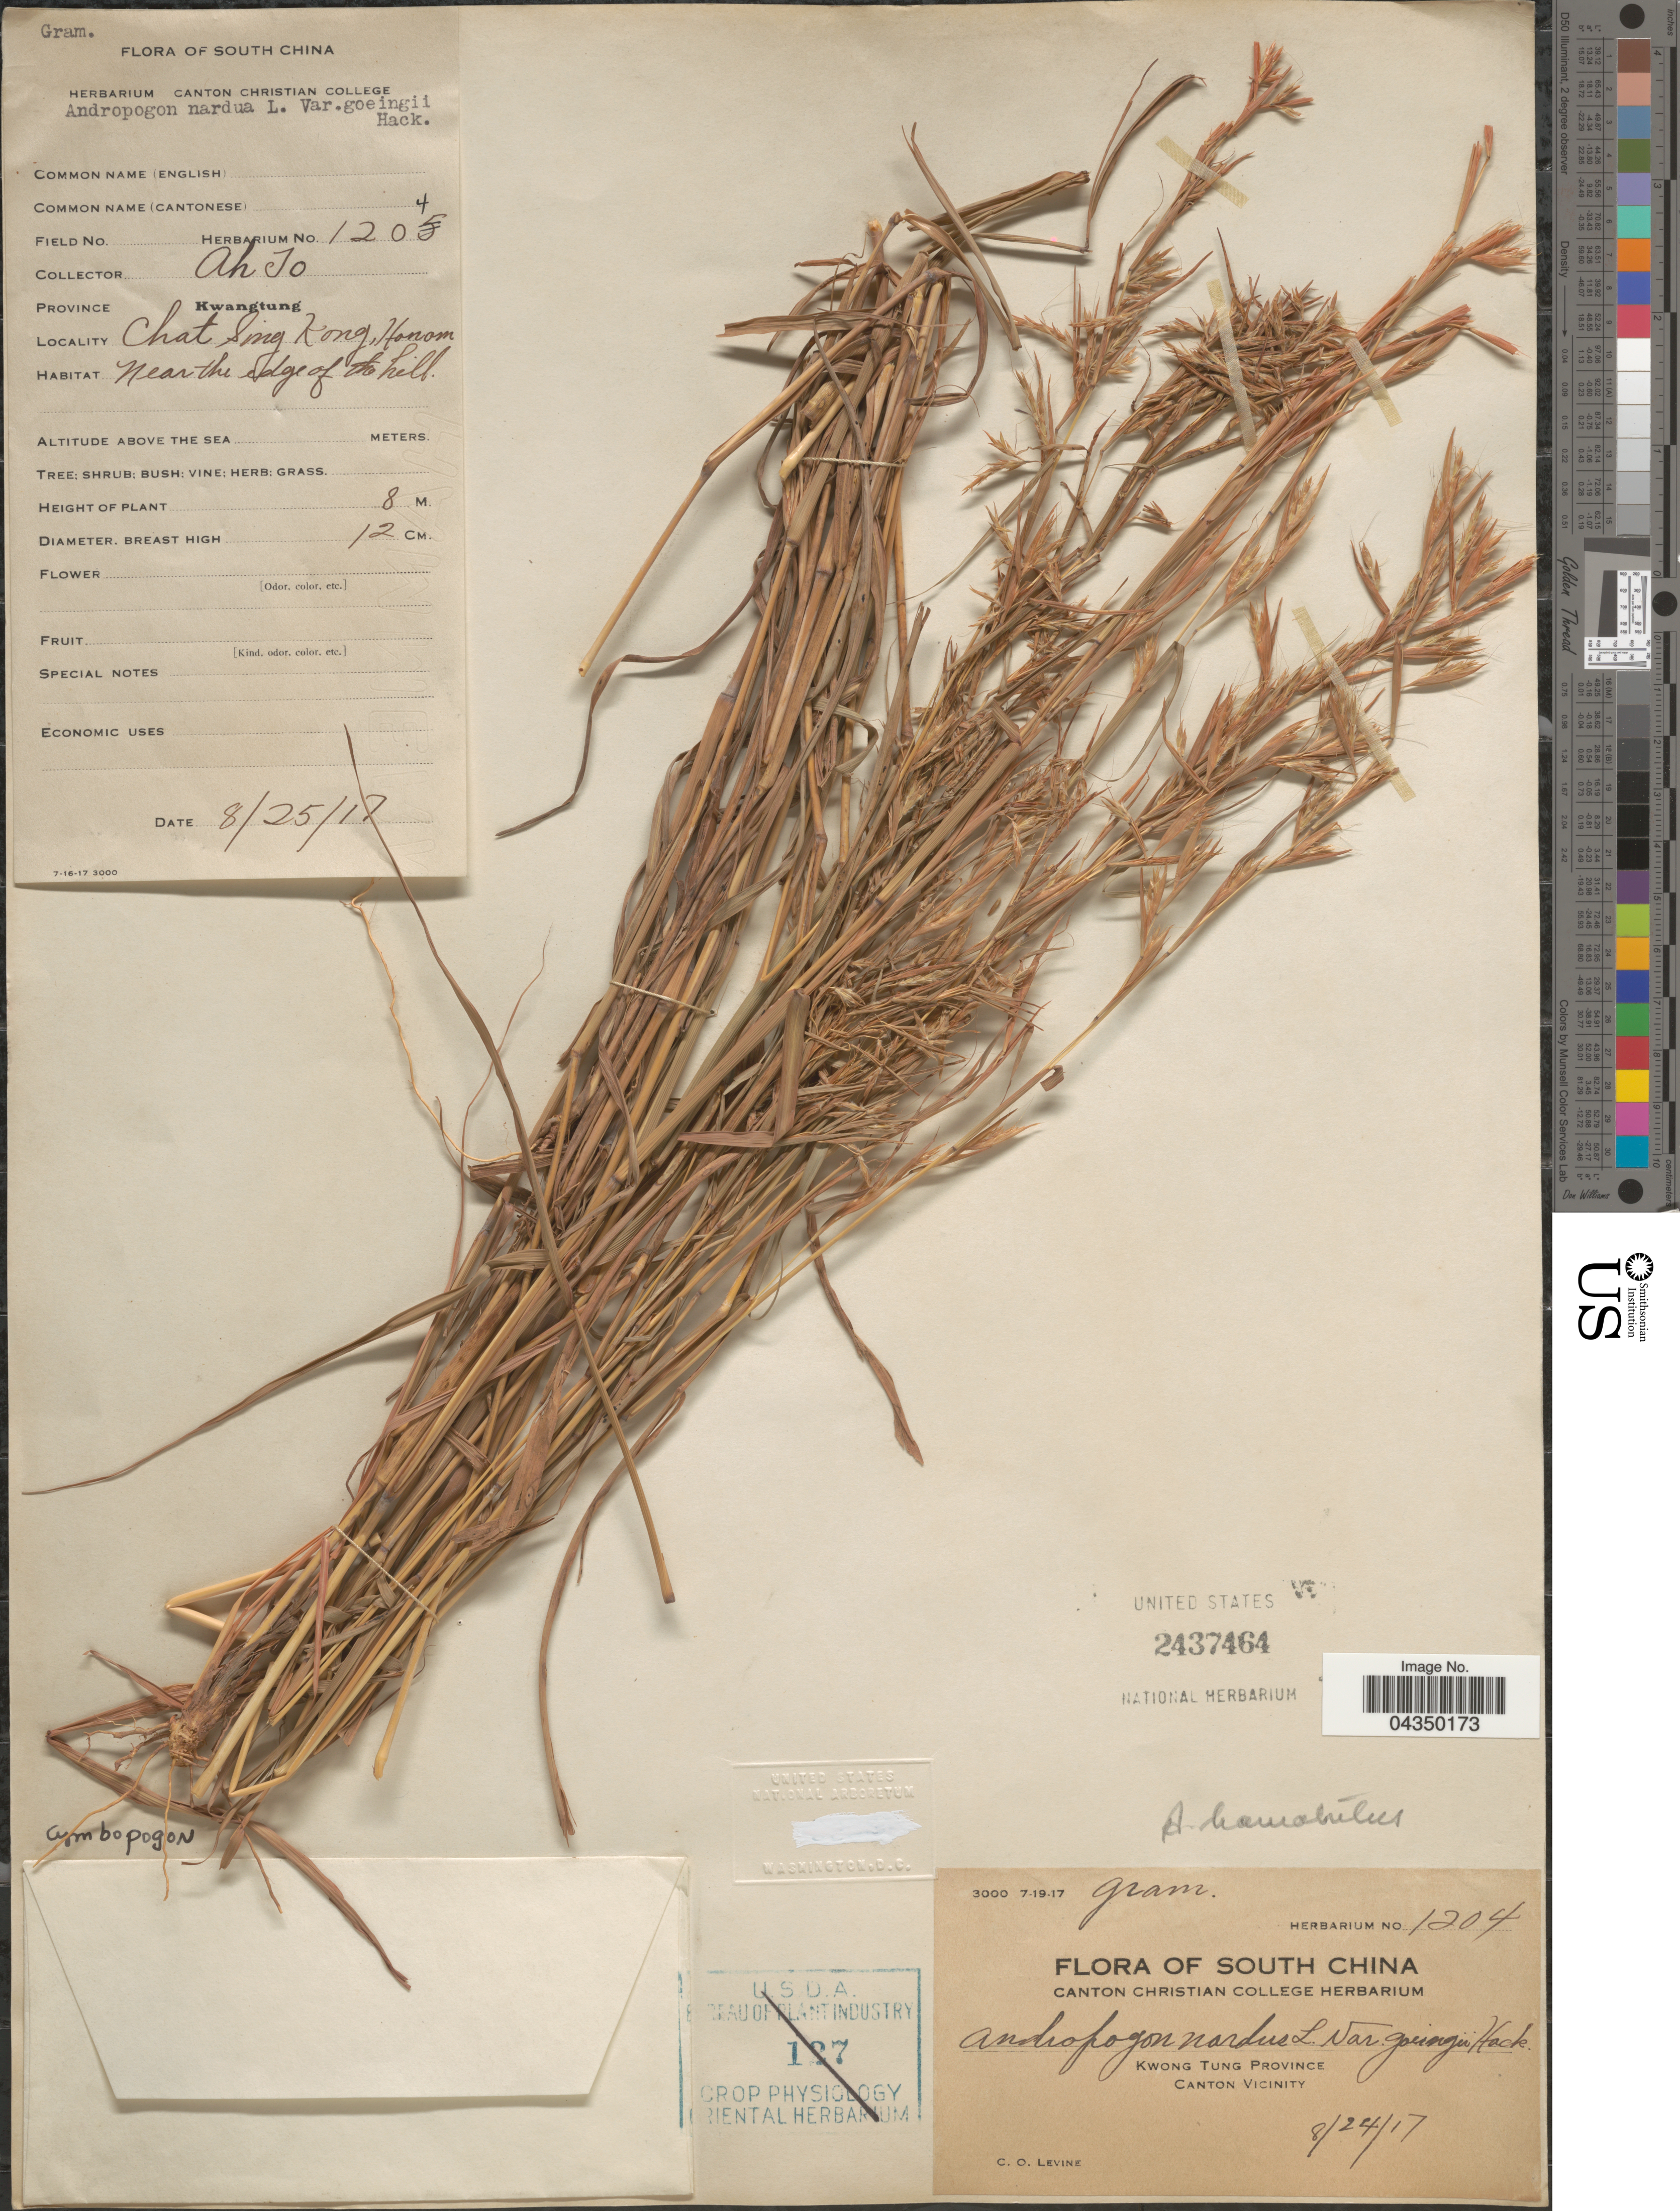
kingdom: Plantae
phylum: Tracheophyta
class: Liliopsida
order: Poales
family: Poaceae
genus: Cymbopogon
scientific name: Cymbopogon tortilis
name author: (J. Presl) A. Camus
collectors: Ah To & C. O. Levine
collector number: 1204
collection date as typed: Transcribed d/m/y: 25/8/17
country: China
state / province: Guangdong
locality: Kwangtung. Chat Sing Kong, Honam. Near the edge of the hill. Kwong Tung Province. Canton Vicinity.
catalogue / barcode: US 2437464